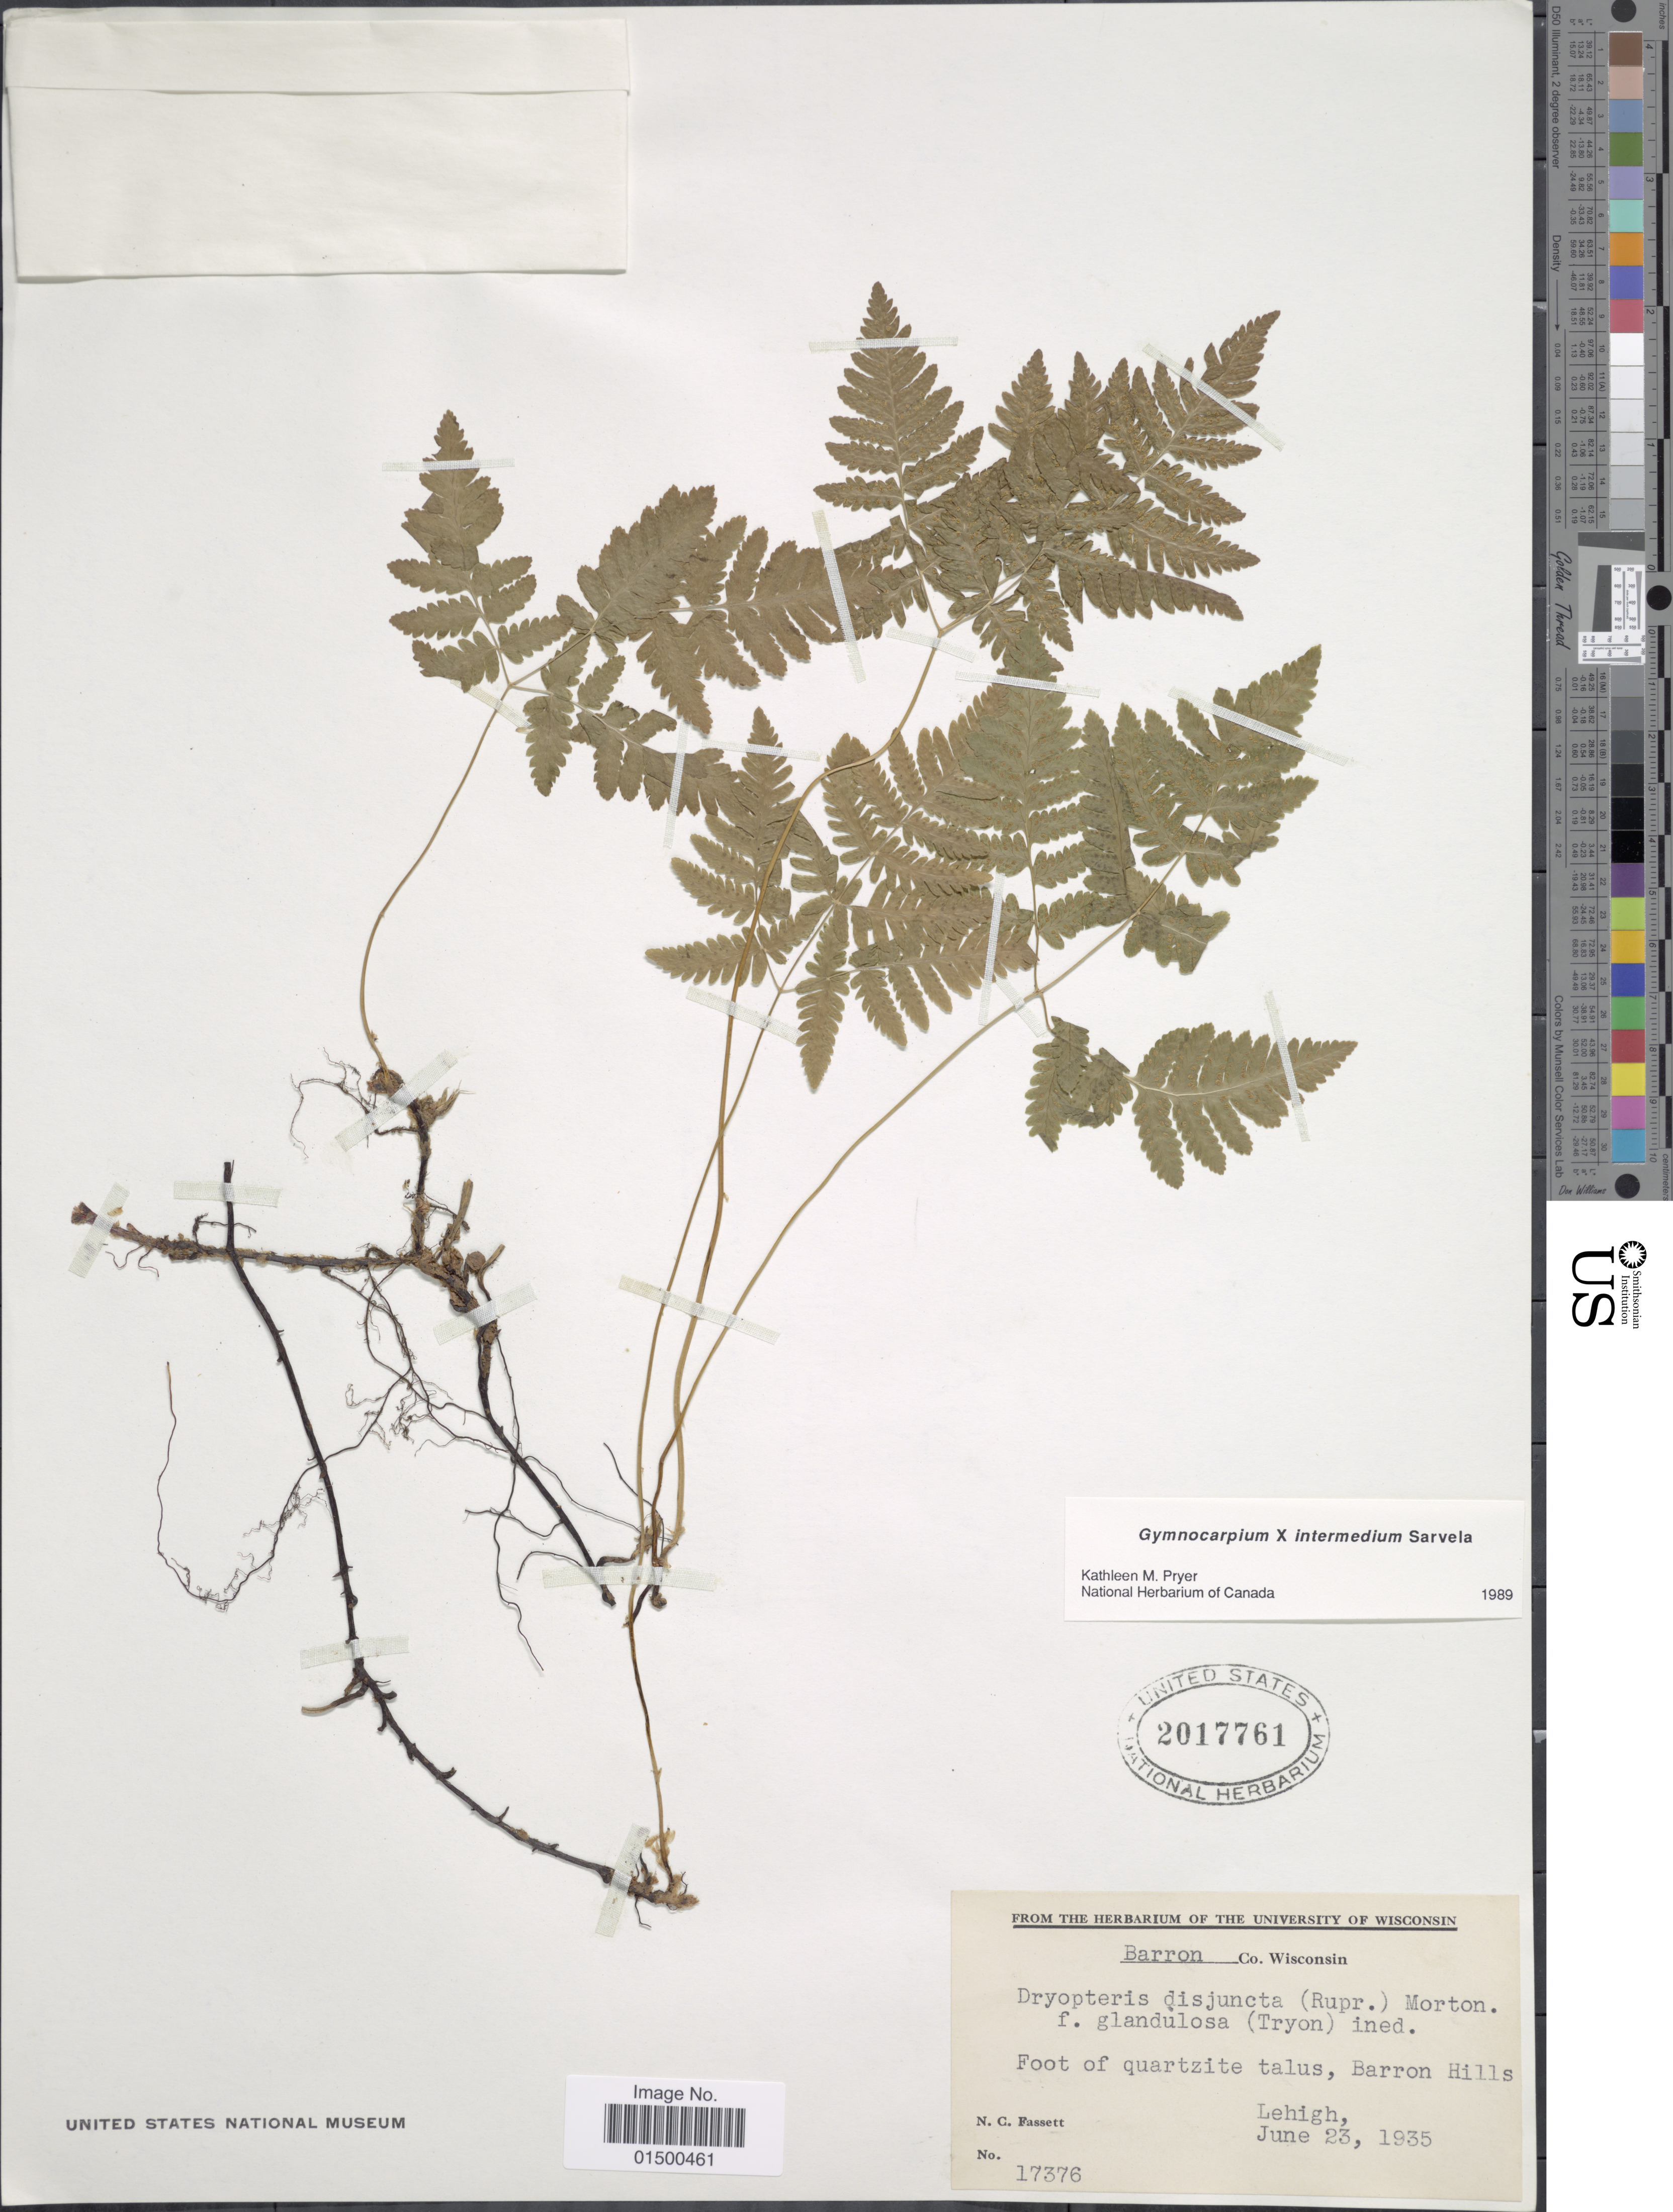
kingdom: Plantae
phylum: Tracheophyta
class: Polypodiopsida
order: Polypodiales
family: Cystopteridaceae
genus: Gymnocarpium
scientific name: Gymnocarpium x intermedium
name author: Sarvela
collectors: N. C. Fassett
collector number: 17376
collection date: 1935-06-23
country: United States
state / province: Wisconsin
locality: Barron Co. Wisconsin, Foot of quartzite talus, Barron Hills, Lehigh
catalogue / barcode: US 2017761